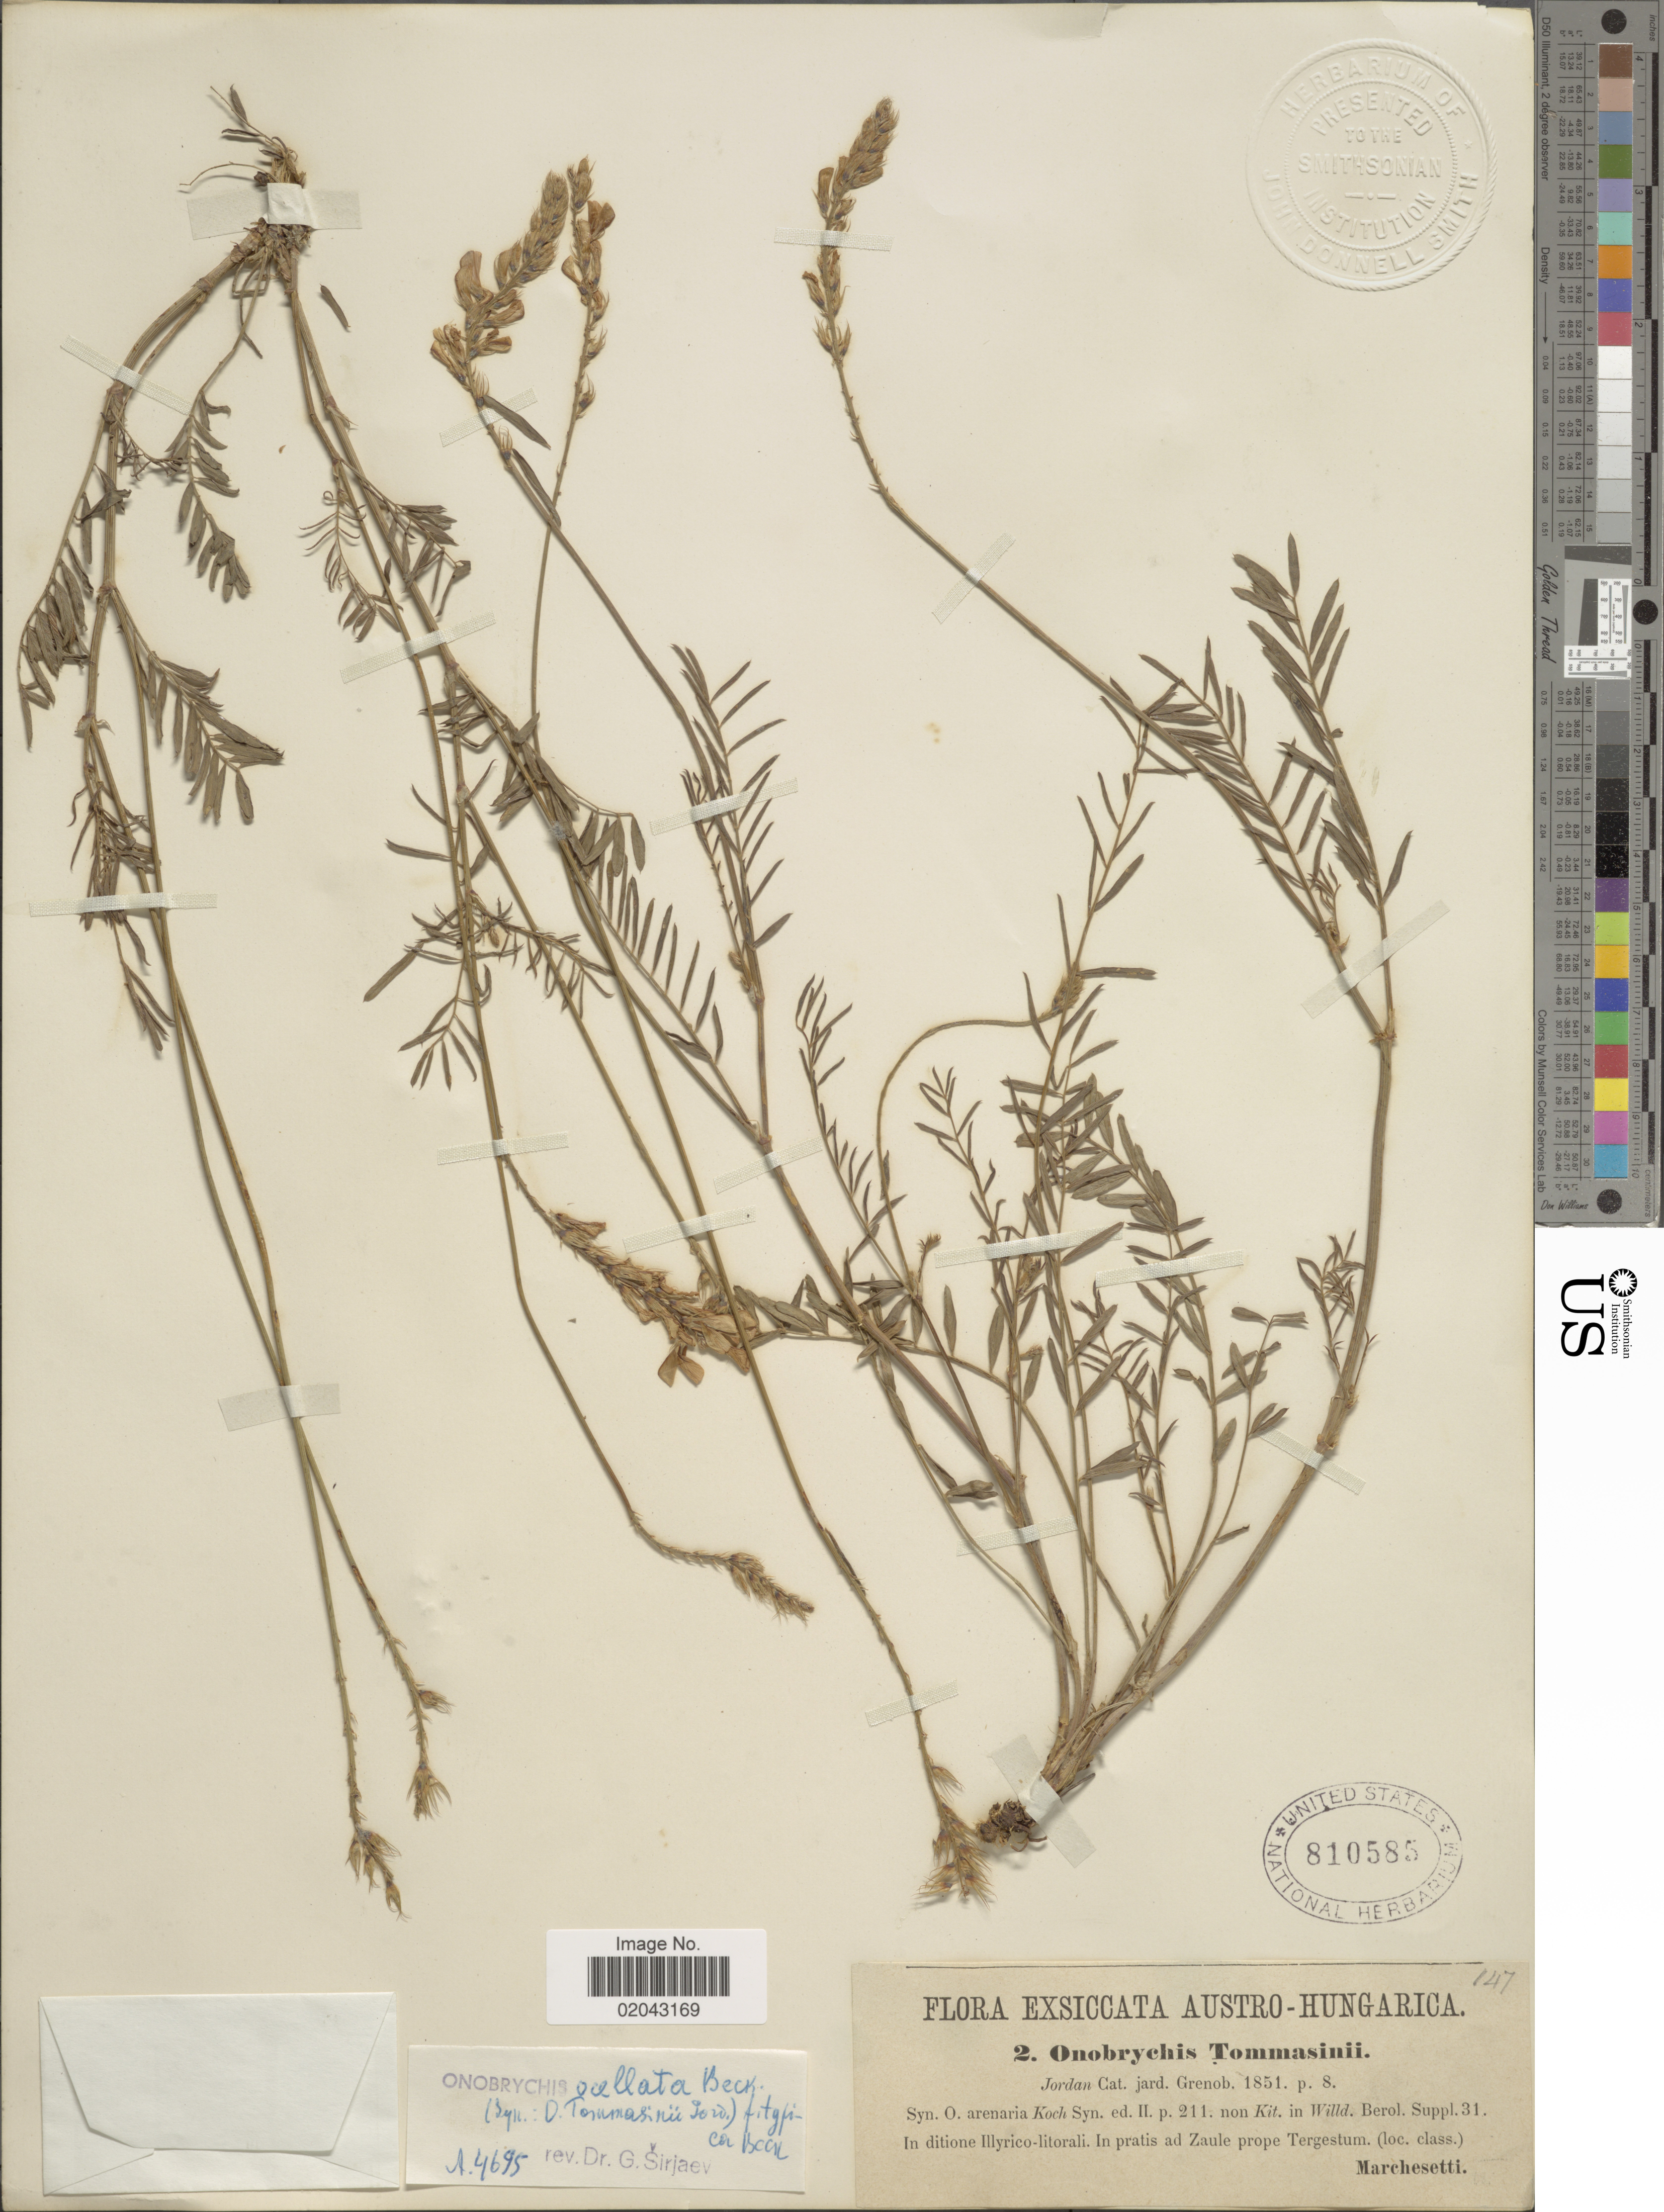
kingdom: Plantae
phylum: Tracheophyta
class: Magnoliopsida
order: Fabales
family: Fabaceae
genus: Onobrychis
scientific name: Onobrychis ocellata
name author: Beck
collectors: -. Marchesetti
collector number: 2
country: Italy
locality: Austro-Hungaria, In ditione Illyrico-litorali. In pratis ad Zaule prope Tergestum.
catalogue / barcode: US 810585